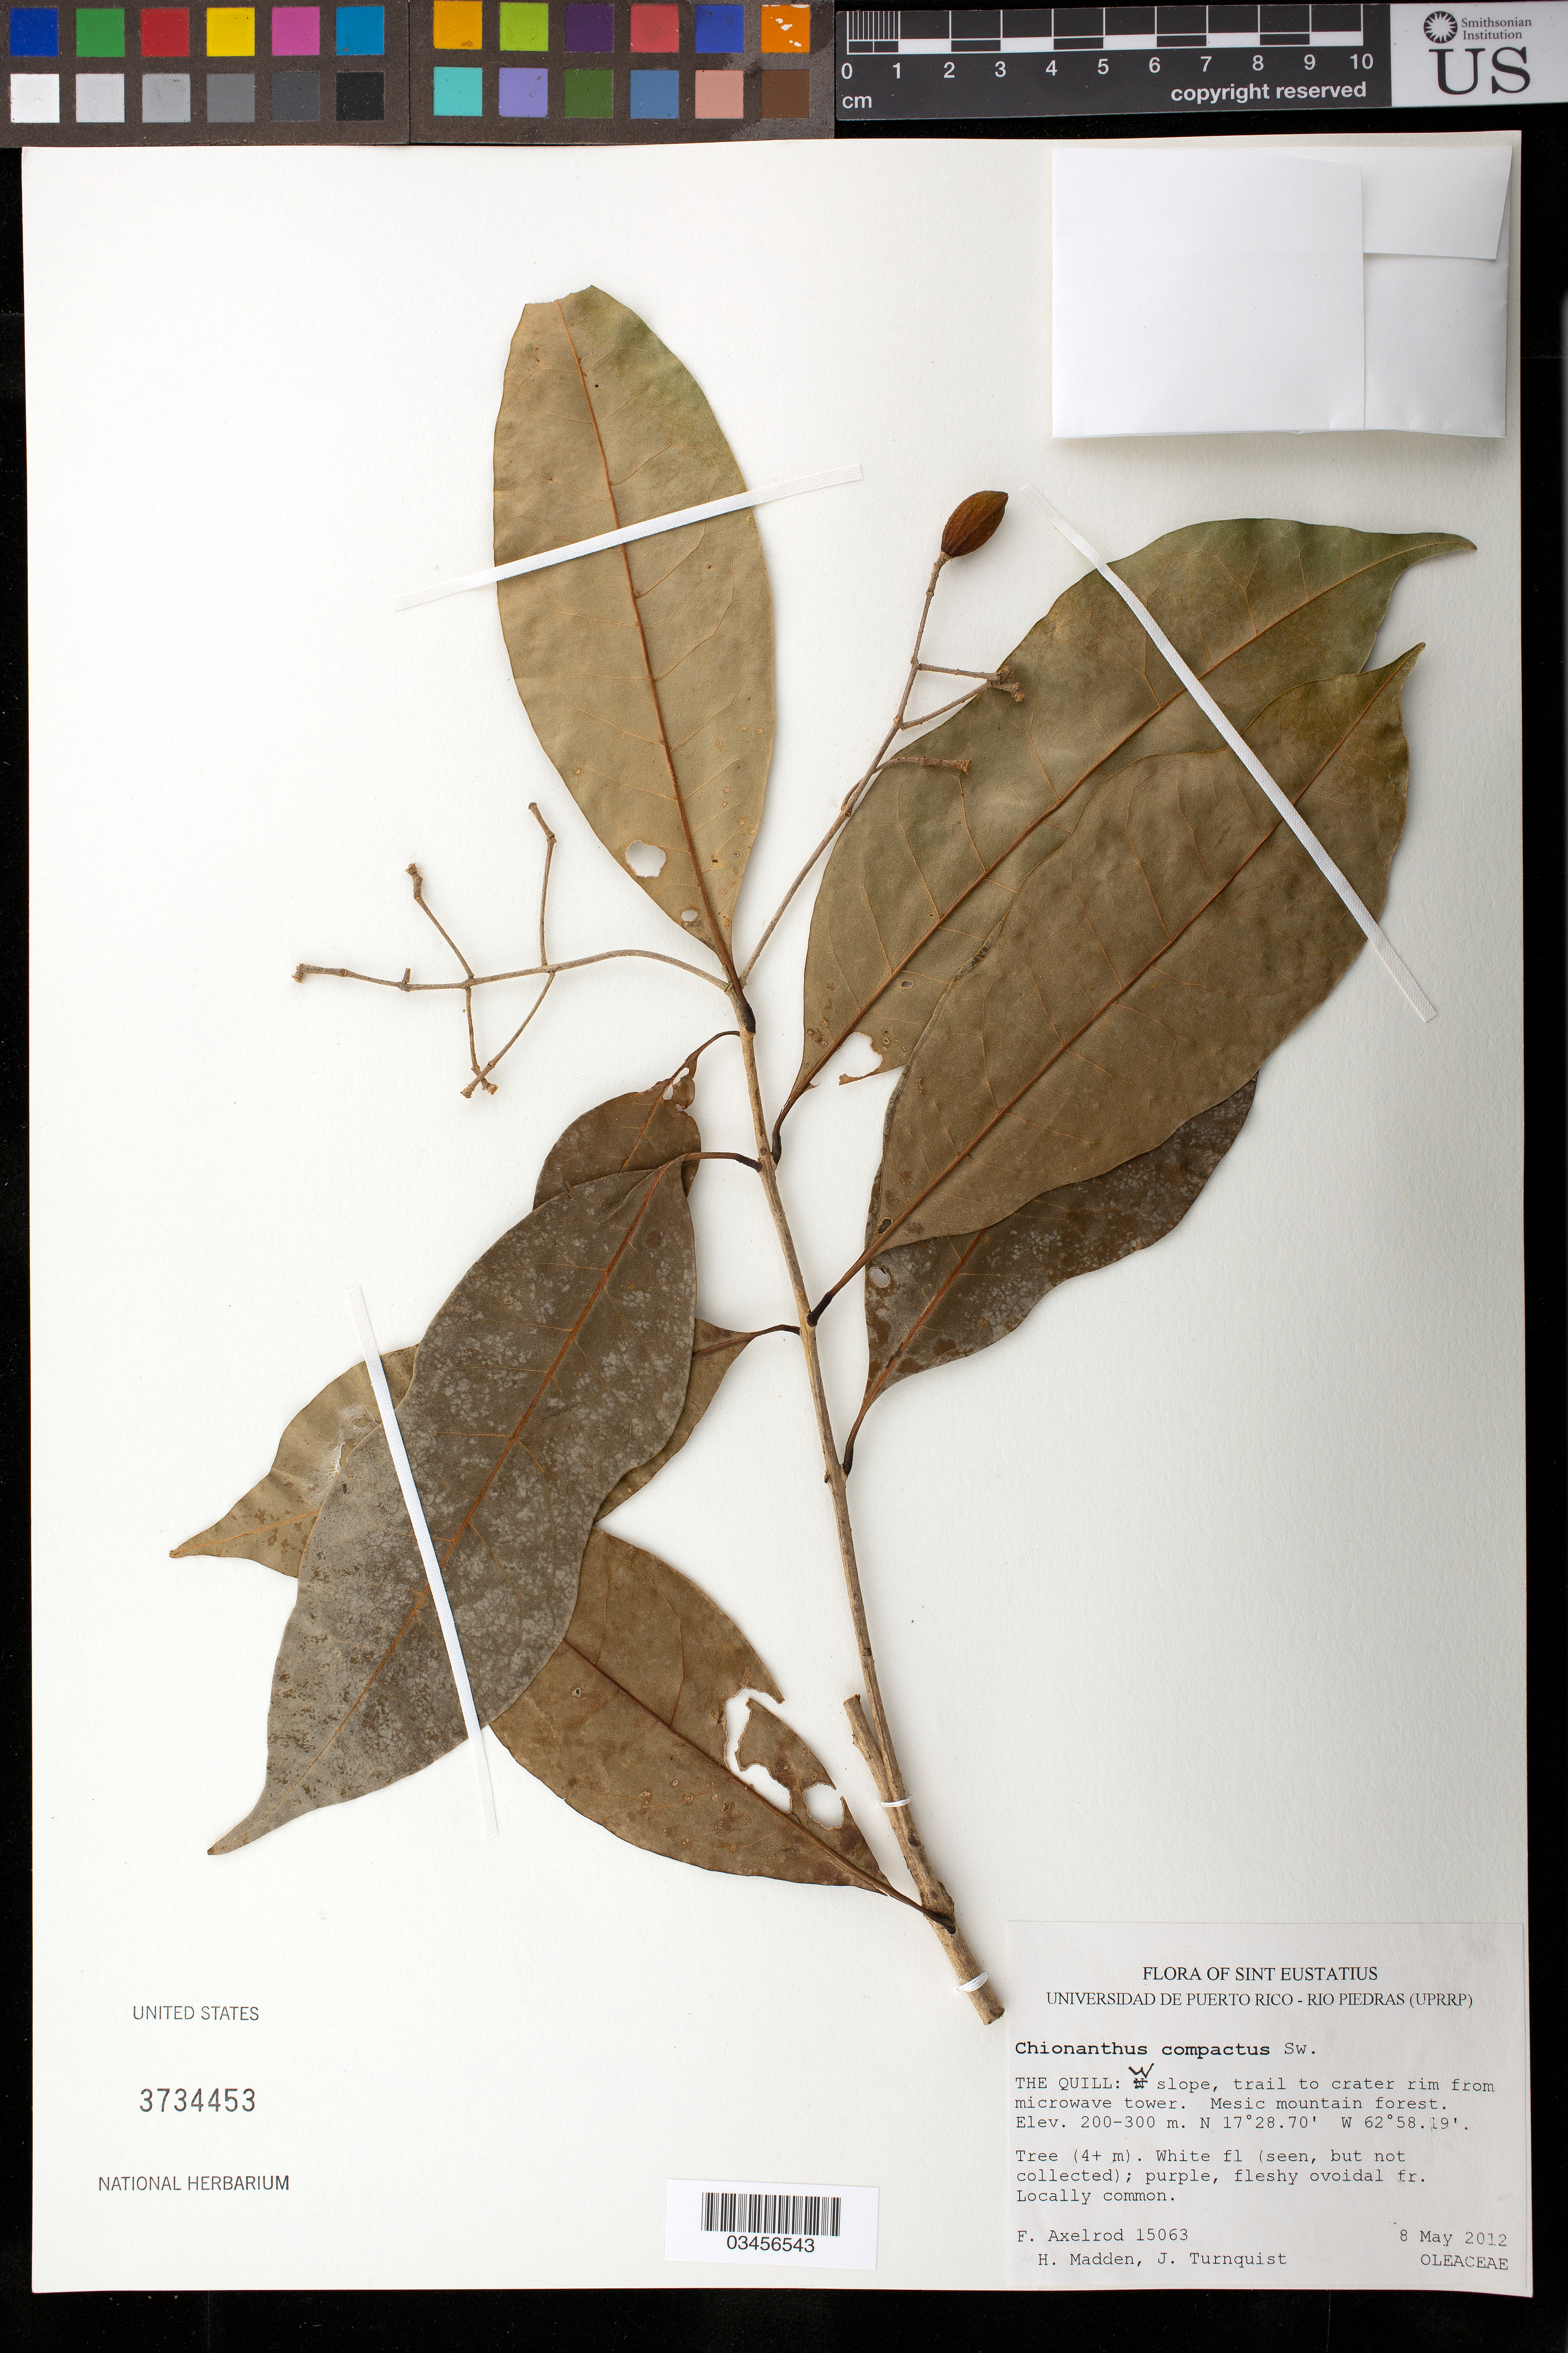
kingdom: Plantae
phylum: Tracheophyta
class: Magnoliopsida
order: Lamiales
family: Oleaceae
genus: Chionanthus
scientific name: Chionanthus compactus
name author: Sw.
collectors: F. S. Axelrod, H. Madden & J. Turnquist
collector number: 15063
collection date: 2012-05-08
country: Netherlands Antilles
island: Sint Eustatius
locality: The Quill: W slope, trail to crater rim from microwave tower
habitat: Mesic mountain forest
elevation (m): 200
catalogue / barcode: US 3734453